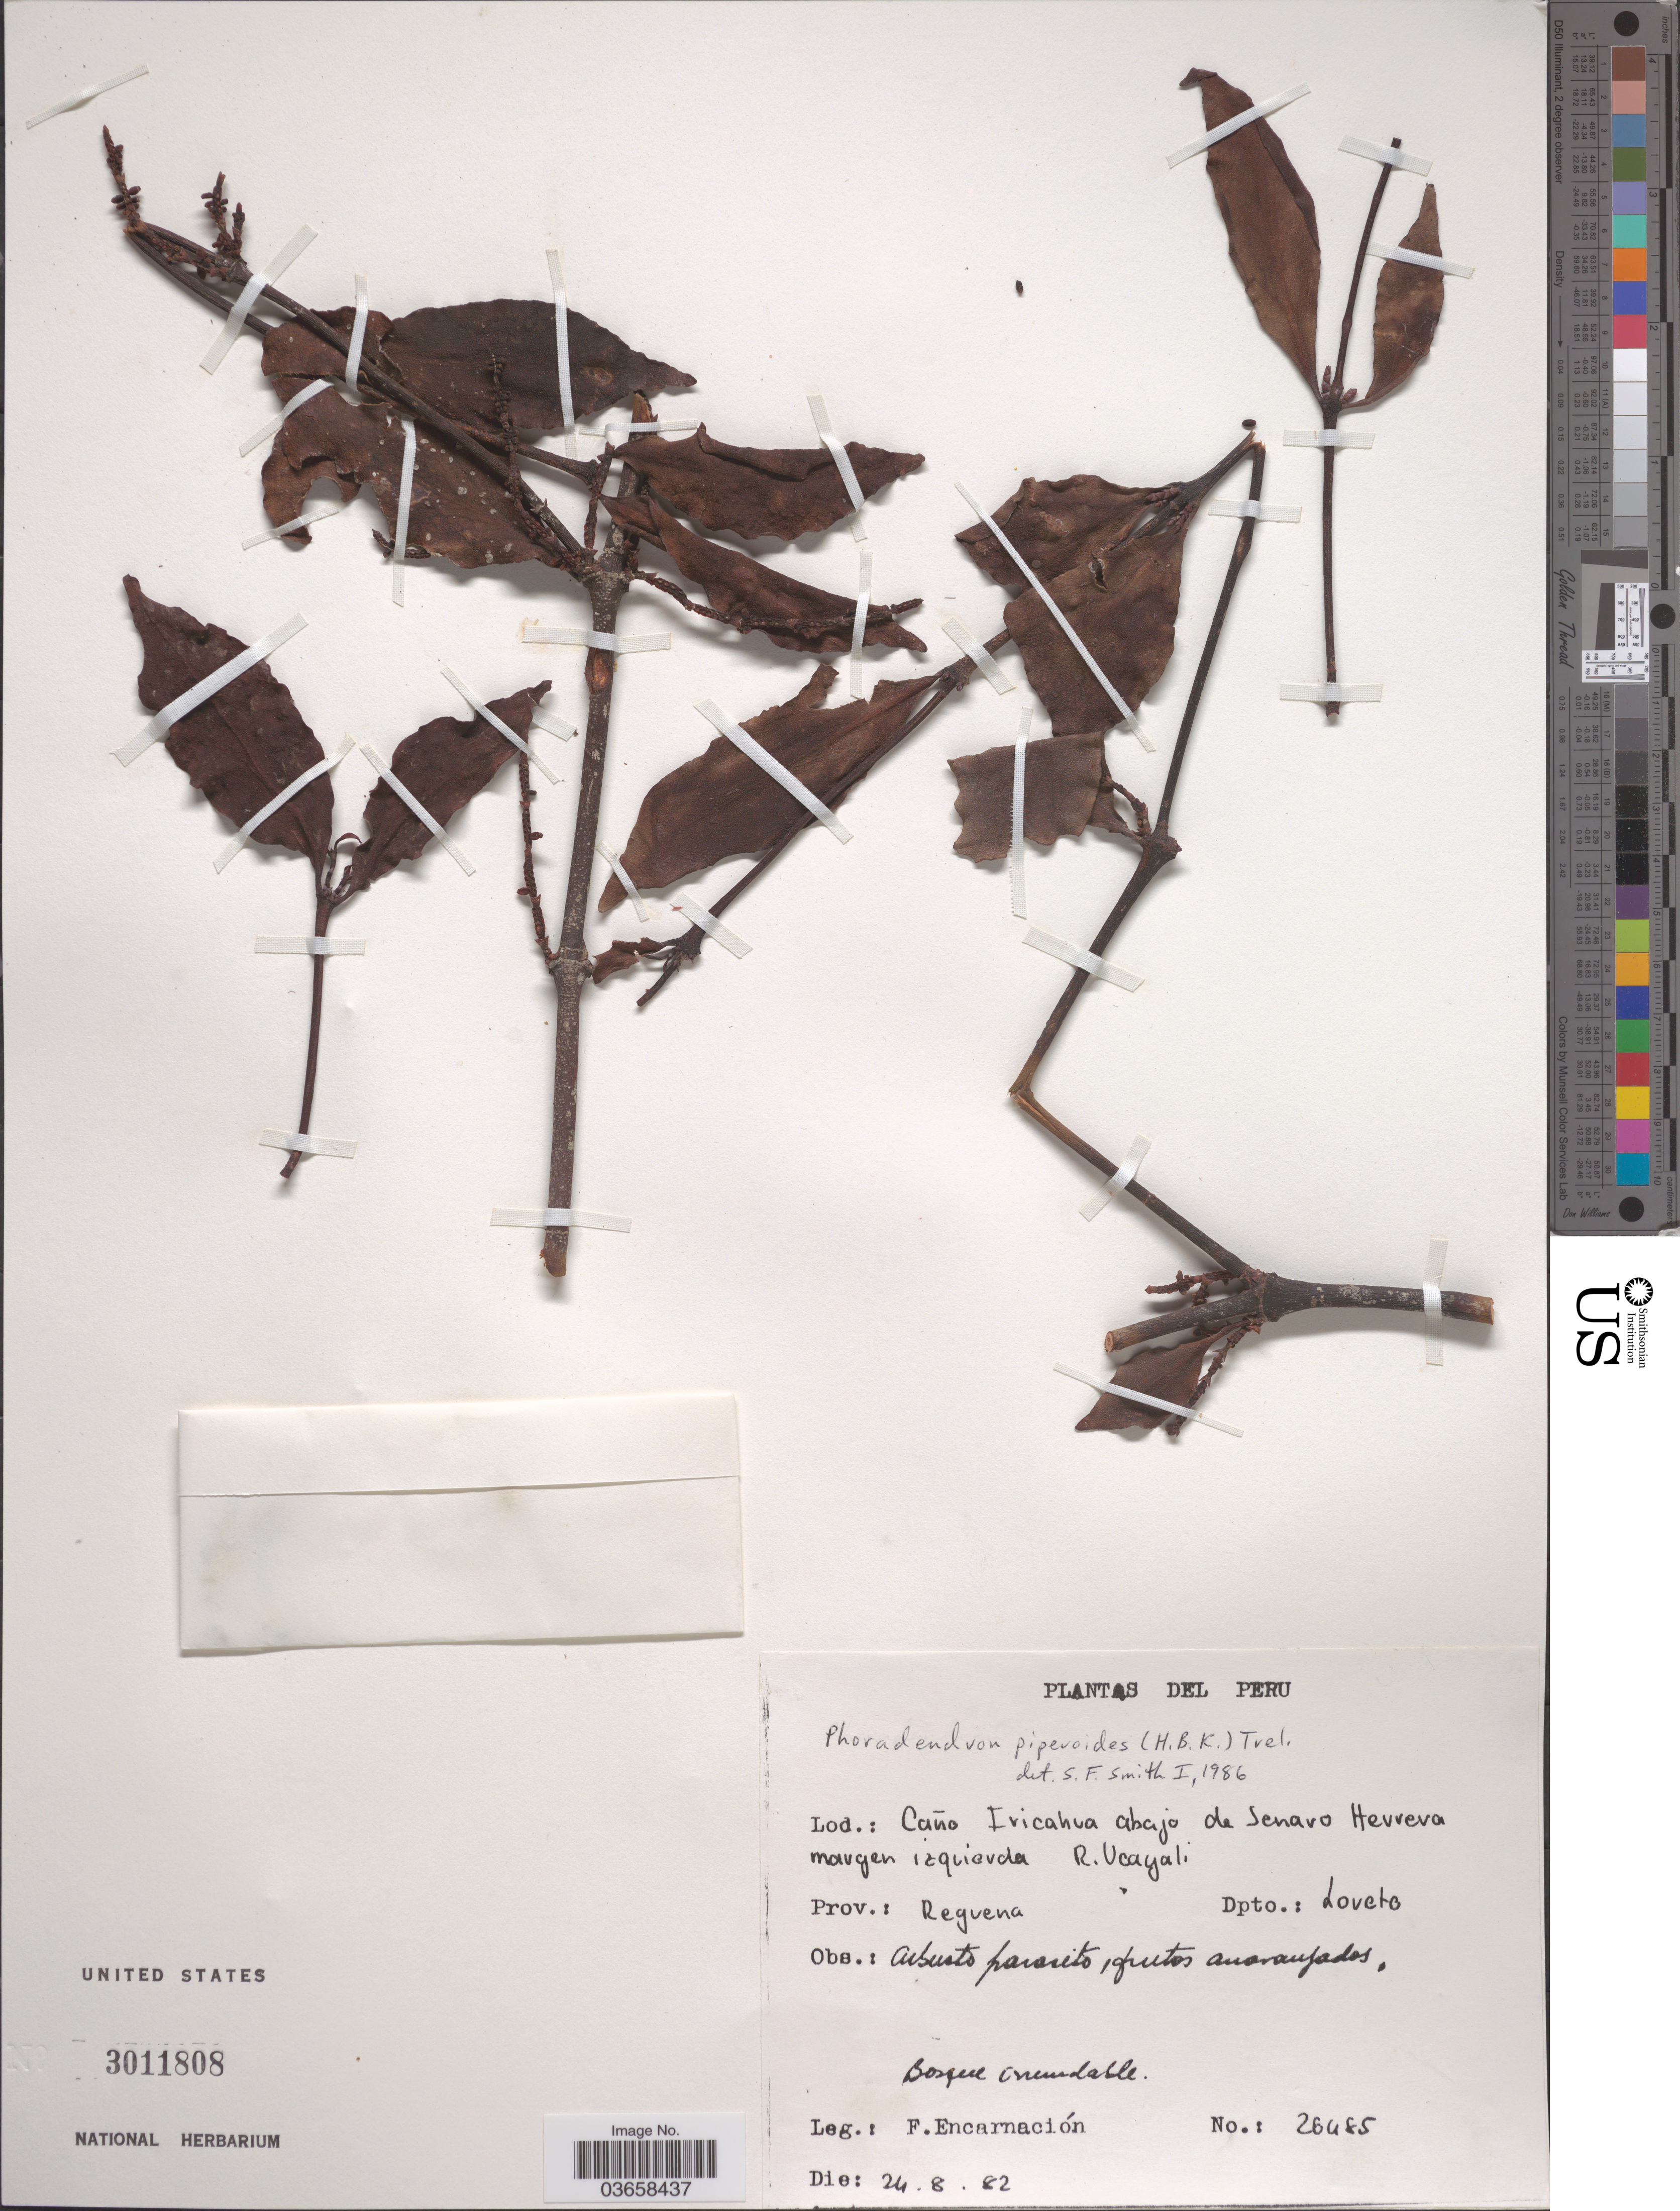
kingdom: Plantae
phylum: Tracheophyta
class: Magnoliopsida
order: Santalales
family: Viscaceae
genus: Phoradendron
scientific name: Phoradendron piperoides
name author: (Kunth) Trel.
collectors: F. Encarnación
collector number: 26485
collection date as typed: Transcribed d/m/y: 24/8/82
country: Peru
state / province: Loreto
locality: Caño Iricahua abajo de Senaro Hevrera margen izquierda R. Ucayali. Prov.: Reguena, Dpto.: Loreto.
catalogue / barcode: US 3011808